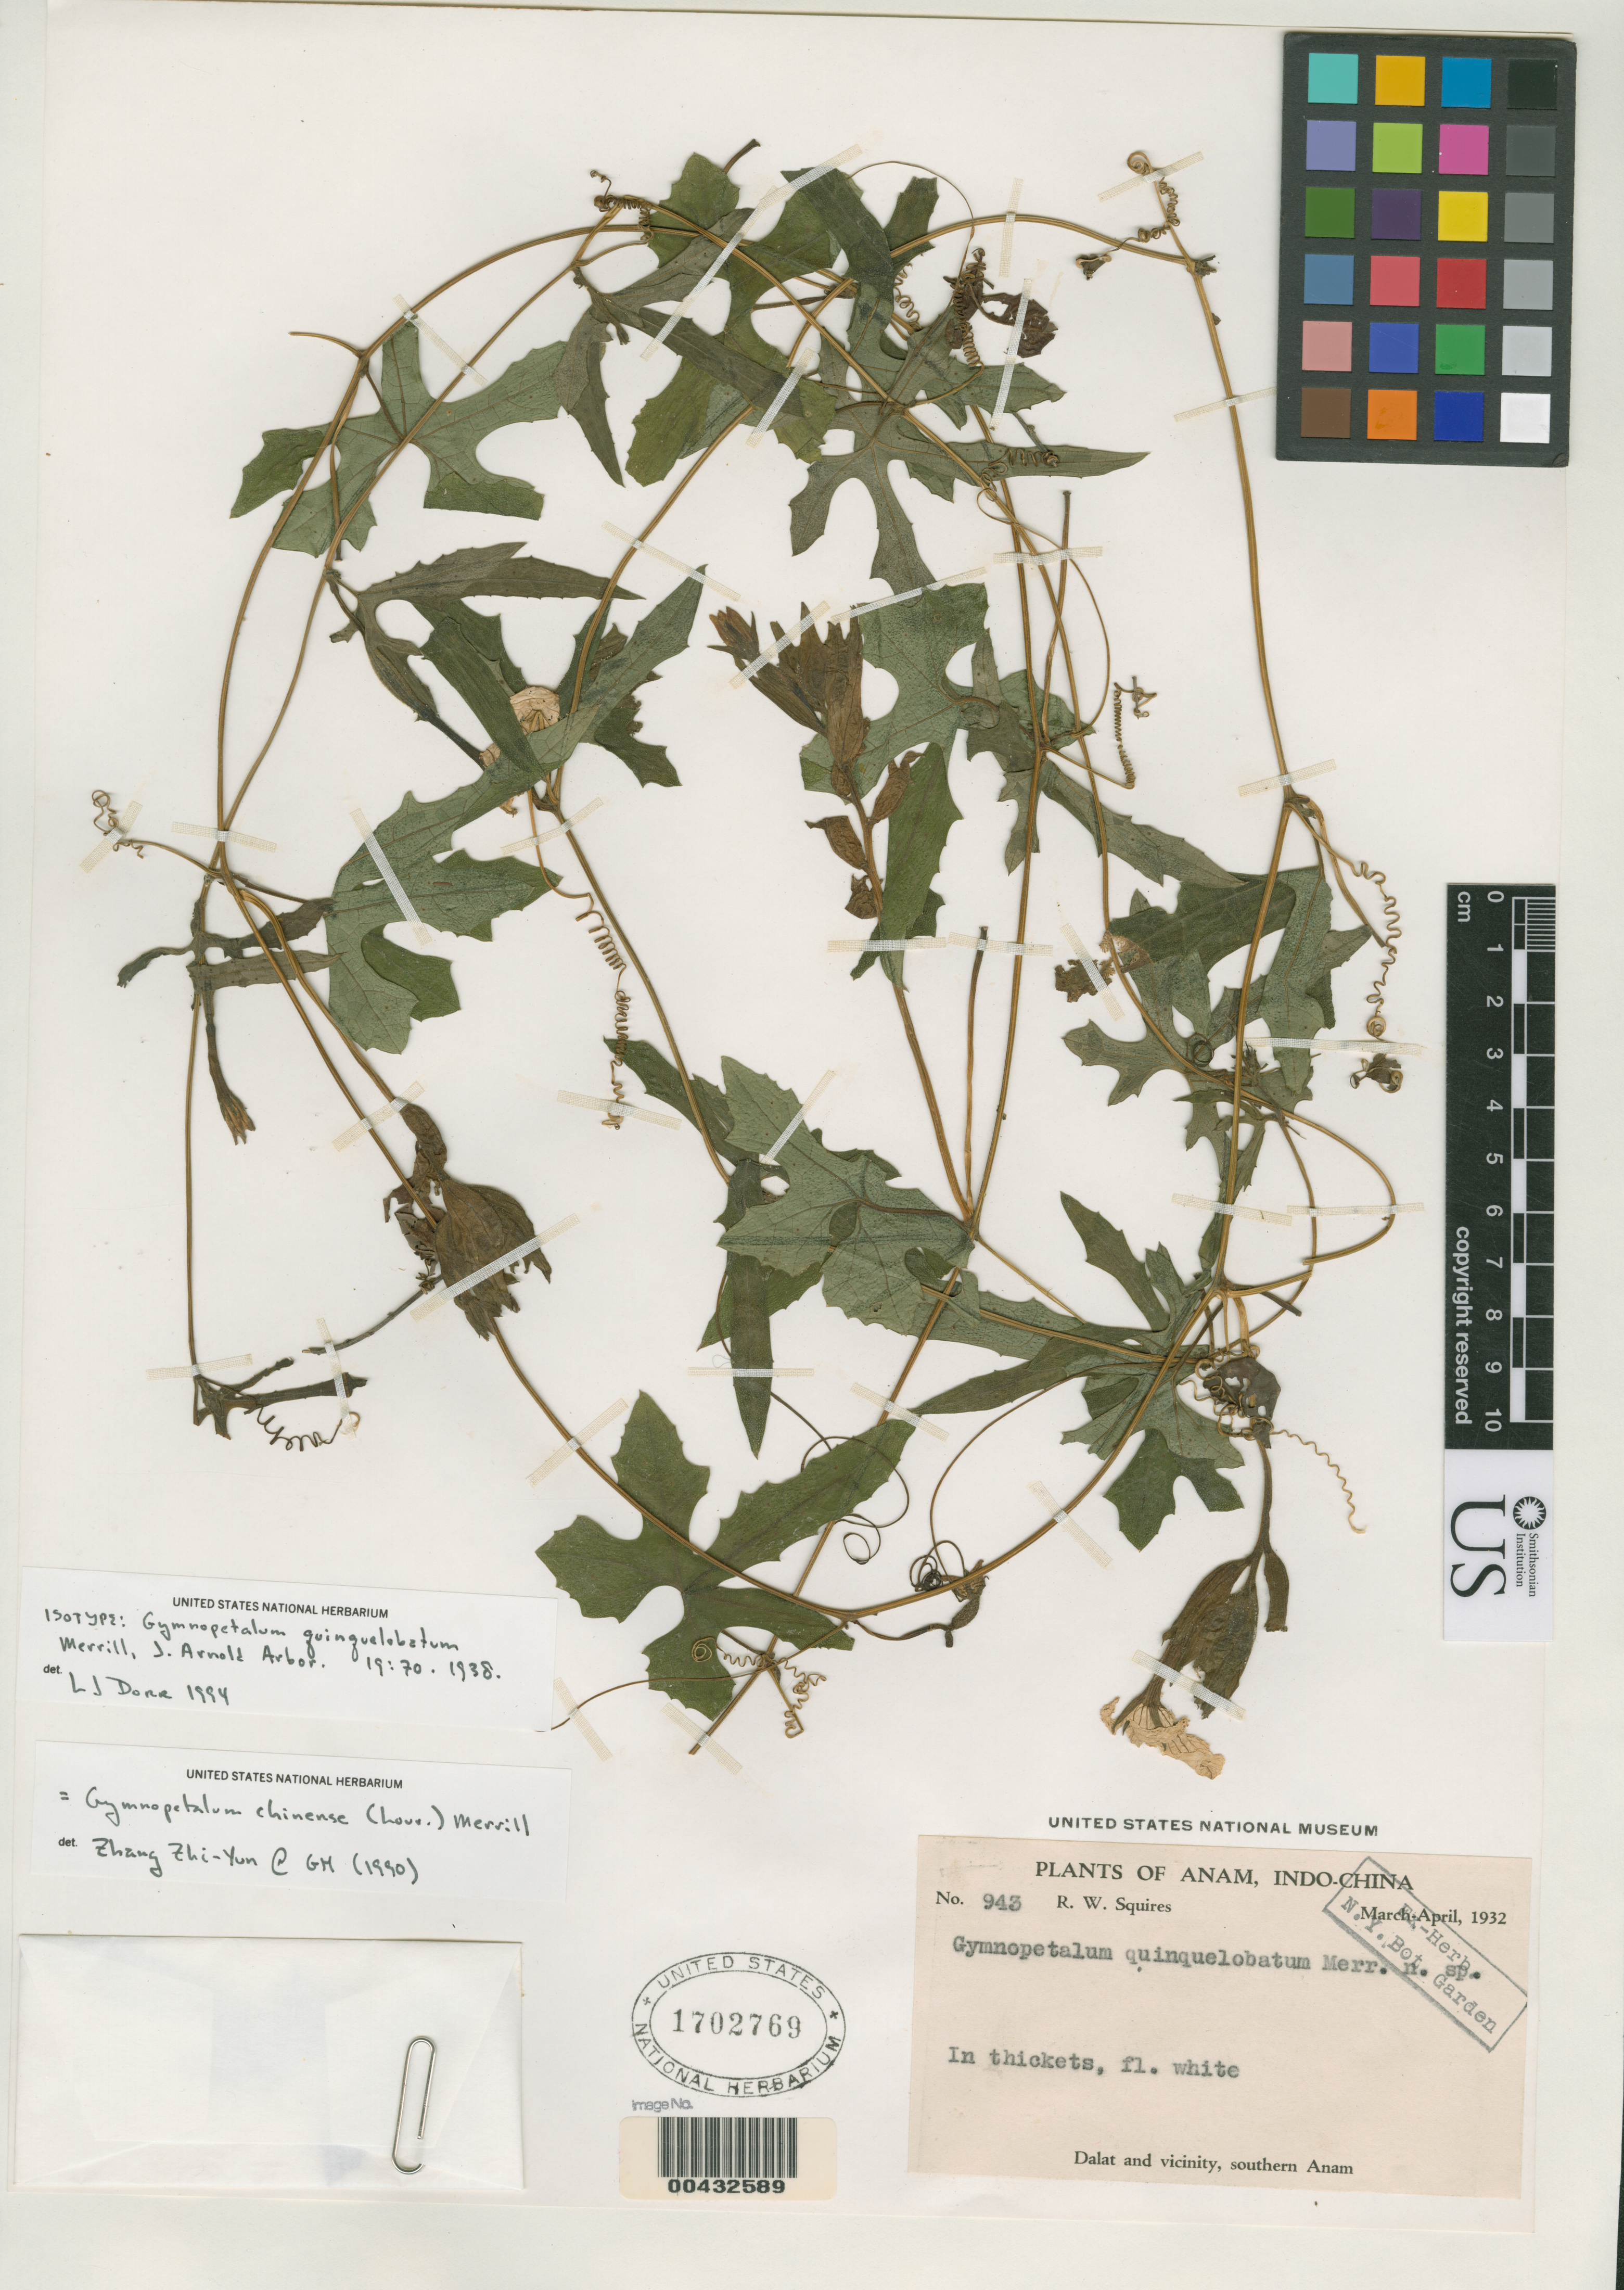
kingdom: Plantae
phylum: Tracheophyta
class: Magnoliopsida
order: Cucurbitales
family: Cucurbitaceae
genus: Gymnopetalum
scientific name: Gymnopetalum quinquelobatum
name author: Merr.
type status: Isotype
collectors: R. Squires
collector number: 943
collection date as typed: Mar 1932 to -- Apr 1932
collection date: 1932-03/1932-04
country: Vietnam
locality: Dalat & vicinity, southern Annam.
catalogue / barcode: US 1702769